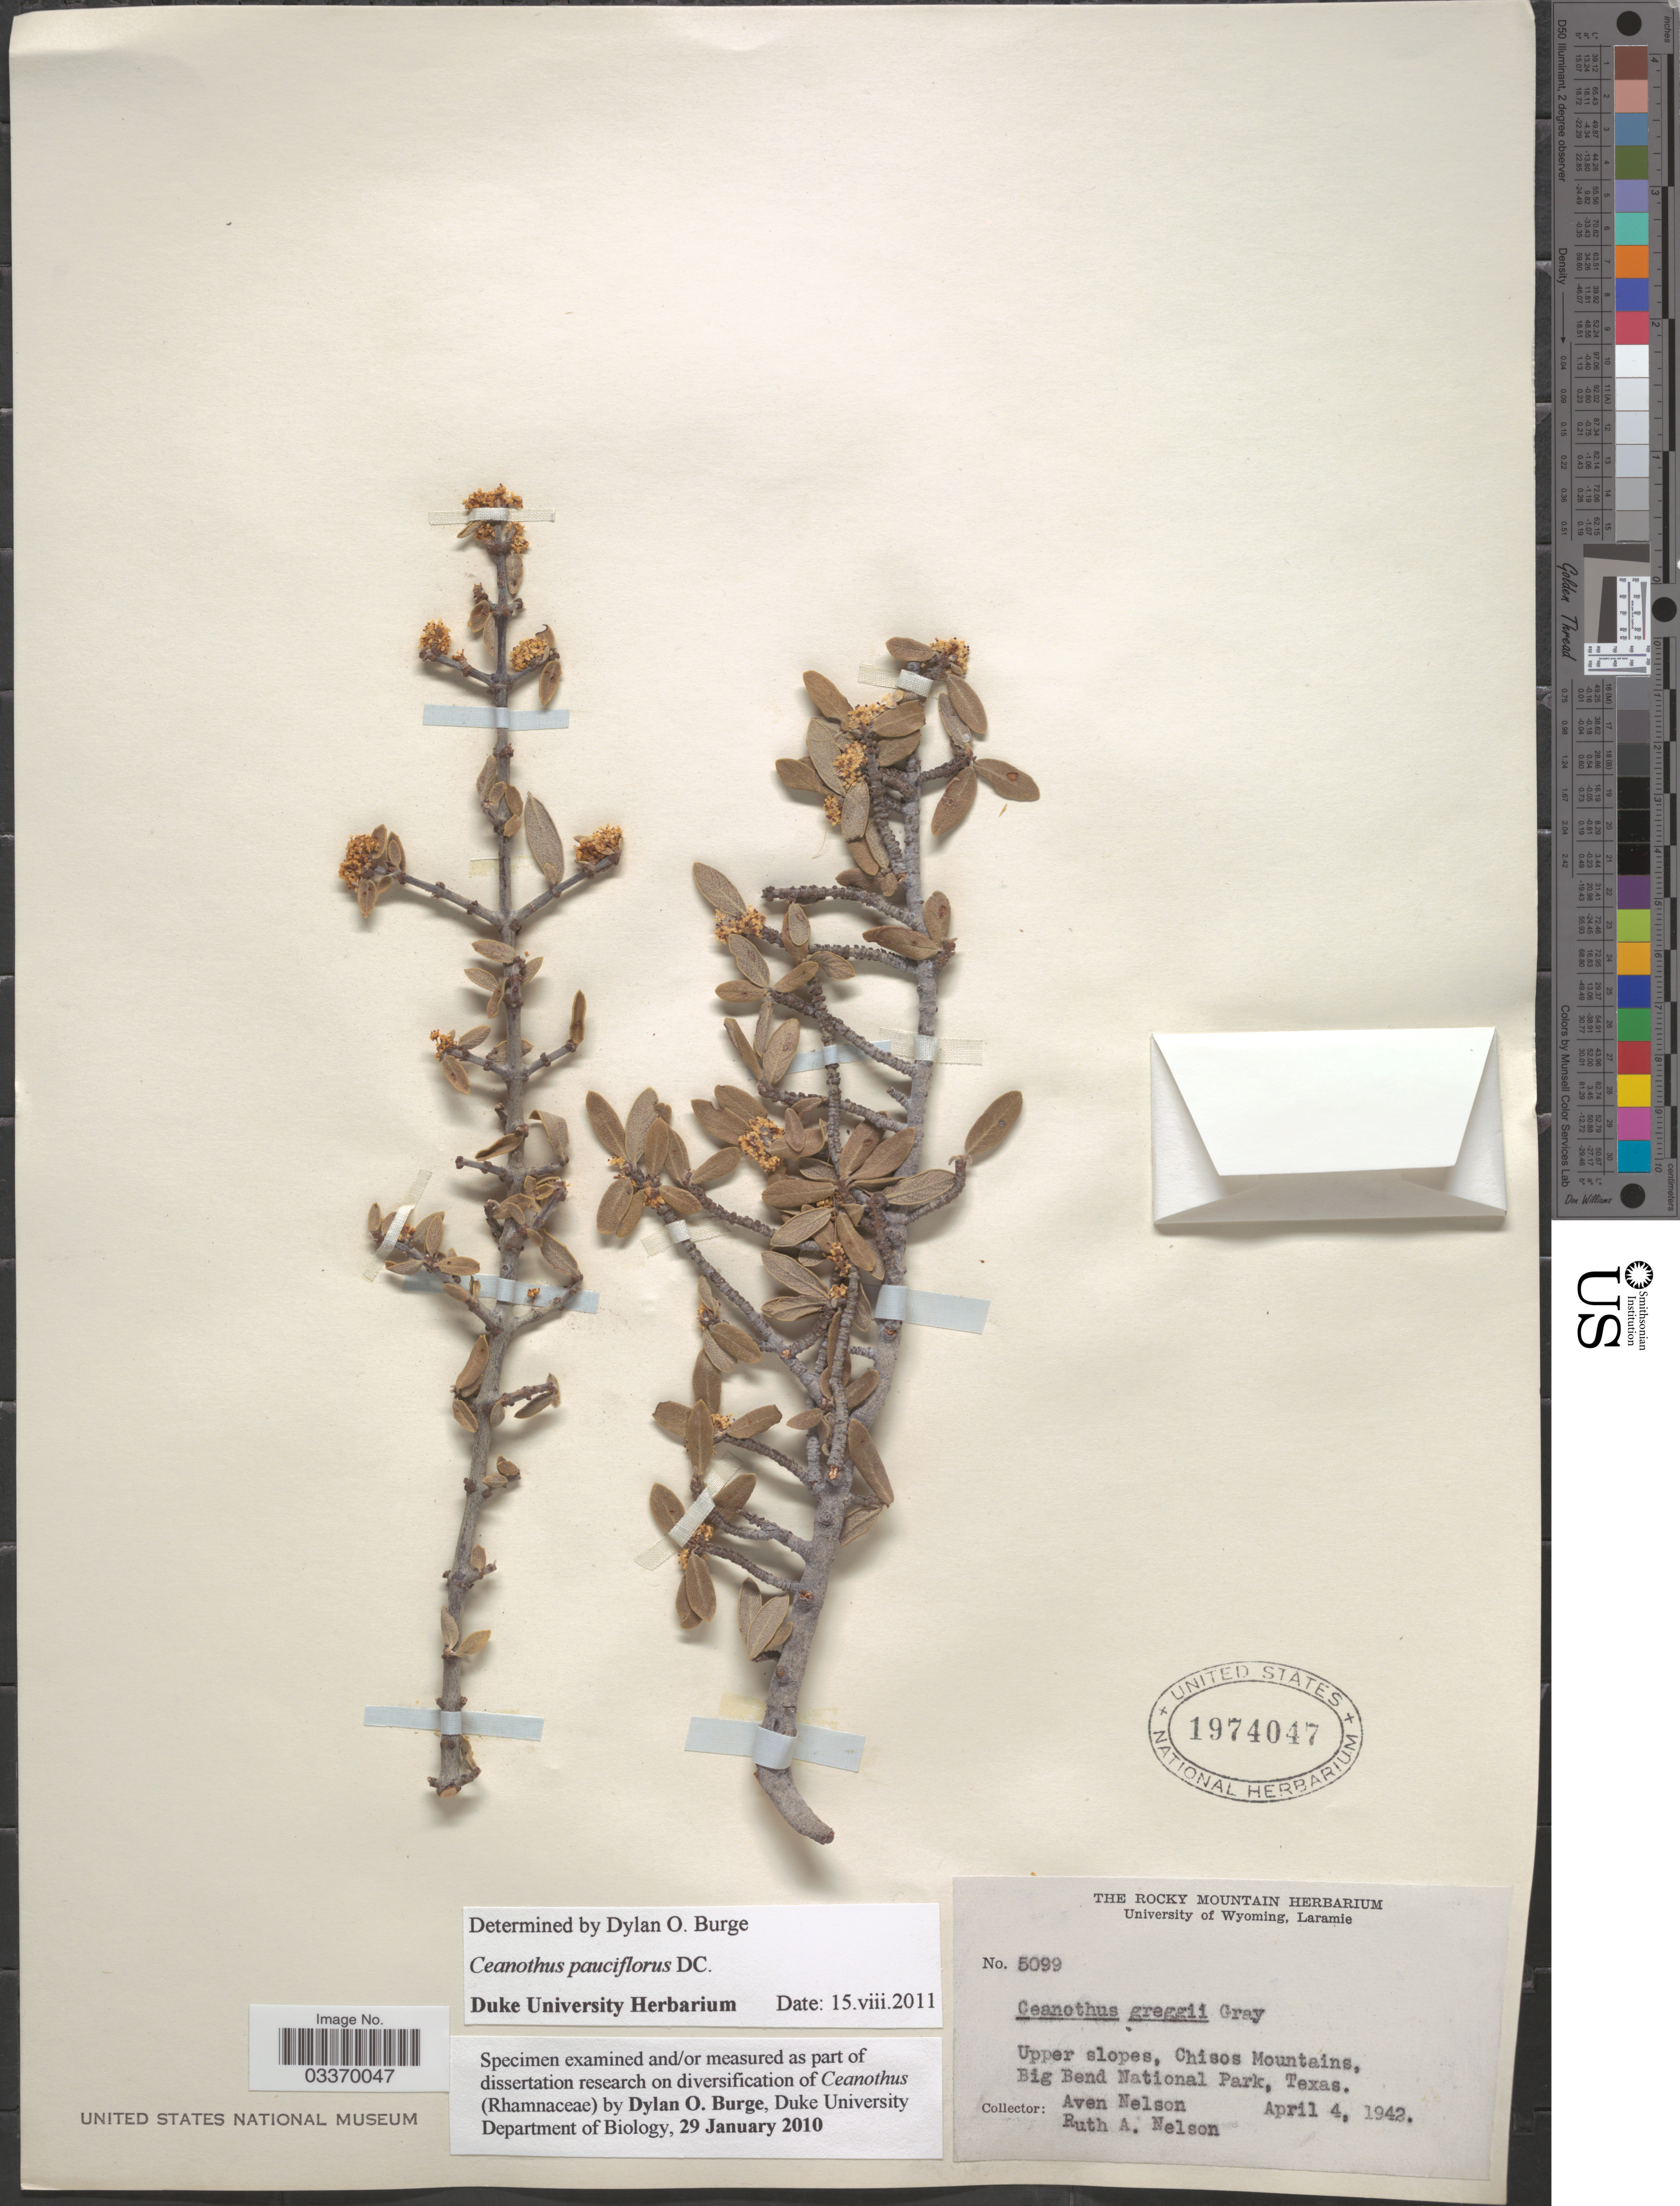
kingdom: Plantae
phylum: Tracheophyta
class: Magnoliopsida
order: Rosales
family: Rhamnaceae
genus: Ceanothus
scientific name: Ceanothus pauciflorus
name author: DC.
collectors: A. Nelson & R. A. Nelson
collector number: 5099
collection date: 1942-04-04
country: United States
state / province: Texas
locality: Upper slopes, Chisos Mountains, Big Bend National Park.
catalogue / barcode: US 1974047